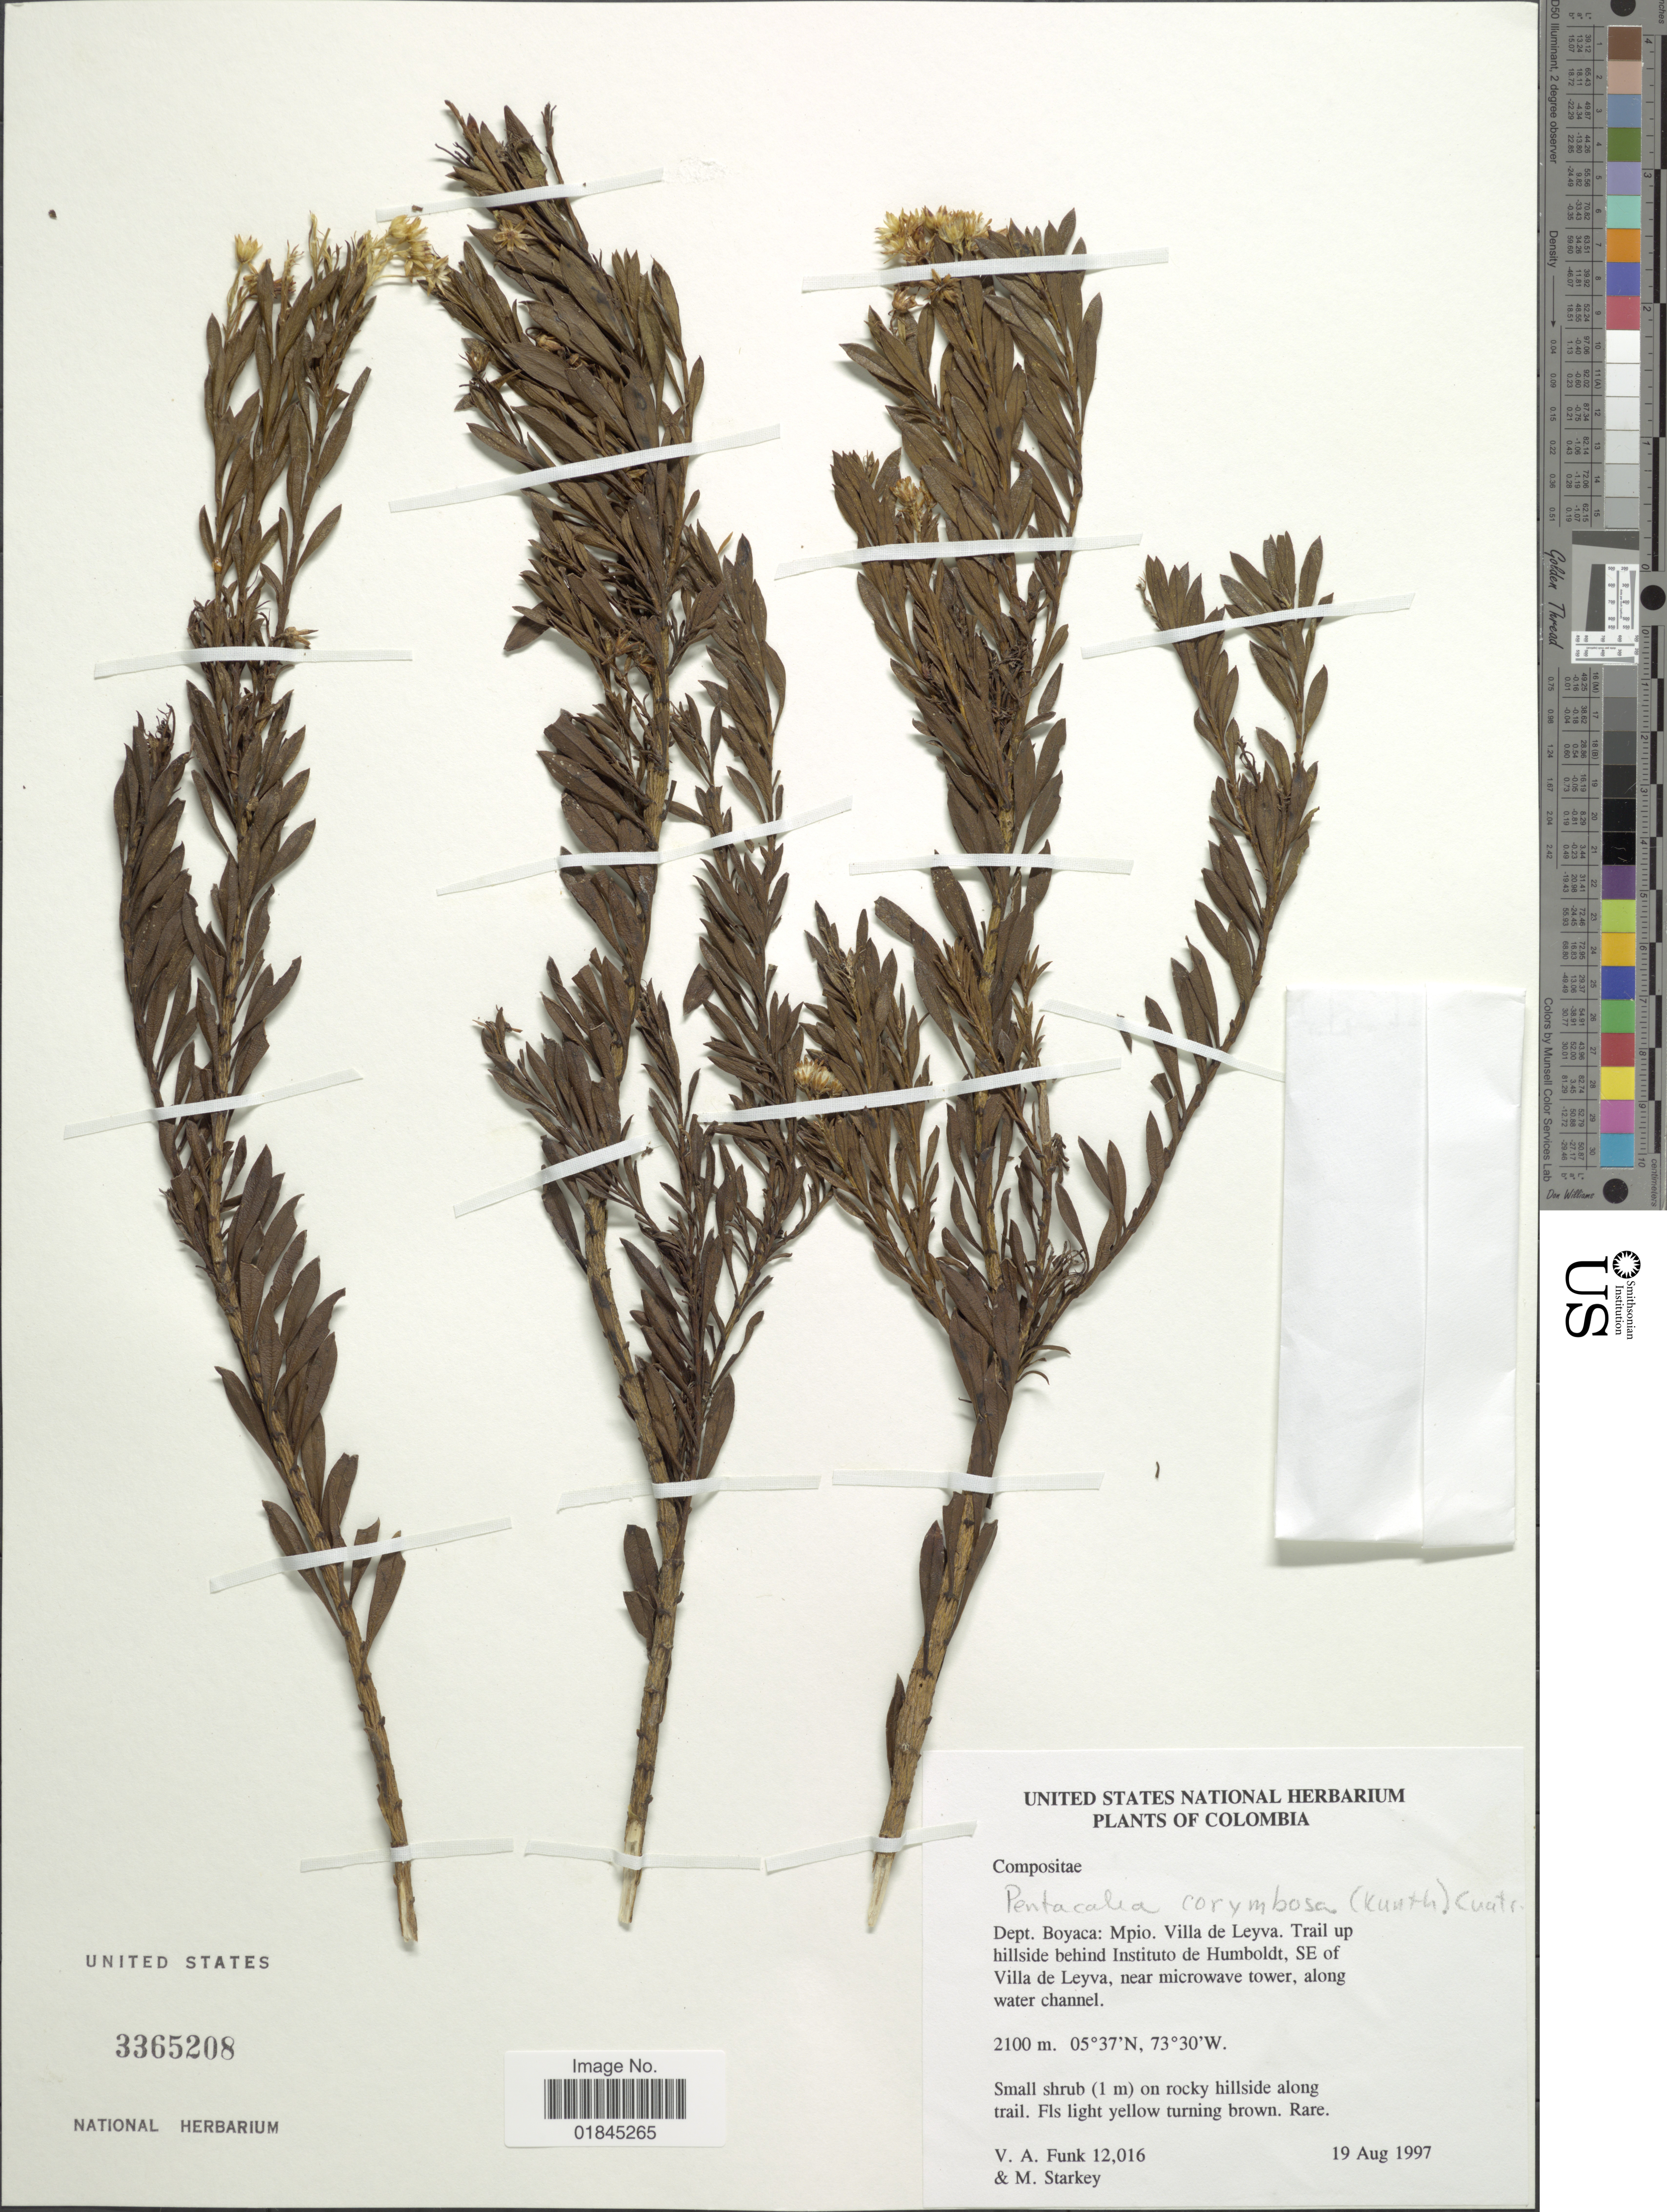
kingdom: Plantae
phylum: Tracheophyta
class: Magnoliopsida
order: Asterales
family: Asteraceae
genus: Pentacalia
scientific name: Pentacalia corymbosa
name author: (Benth.) Cuatrec.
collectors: V. Funk & M. Starkey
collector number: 12016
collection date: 1997-08-19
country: Colombia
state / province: Boyacá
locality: Dept. Boyaca: Mpio. Villa de Leyva. Trail up hillside behind Instituto de Humboldt, SE of Villa de Leyva, near microwave tower, along water channel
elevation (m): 2100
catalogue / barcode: US 3365208